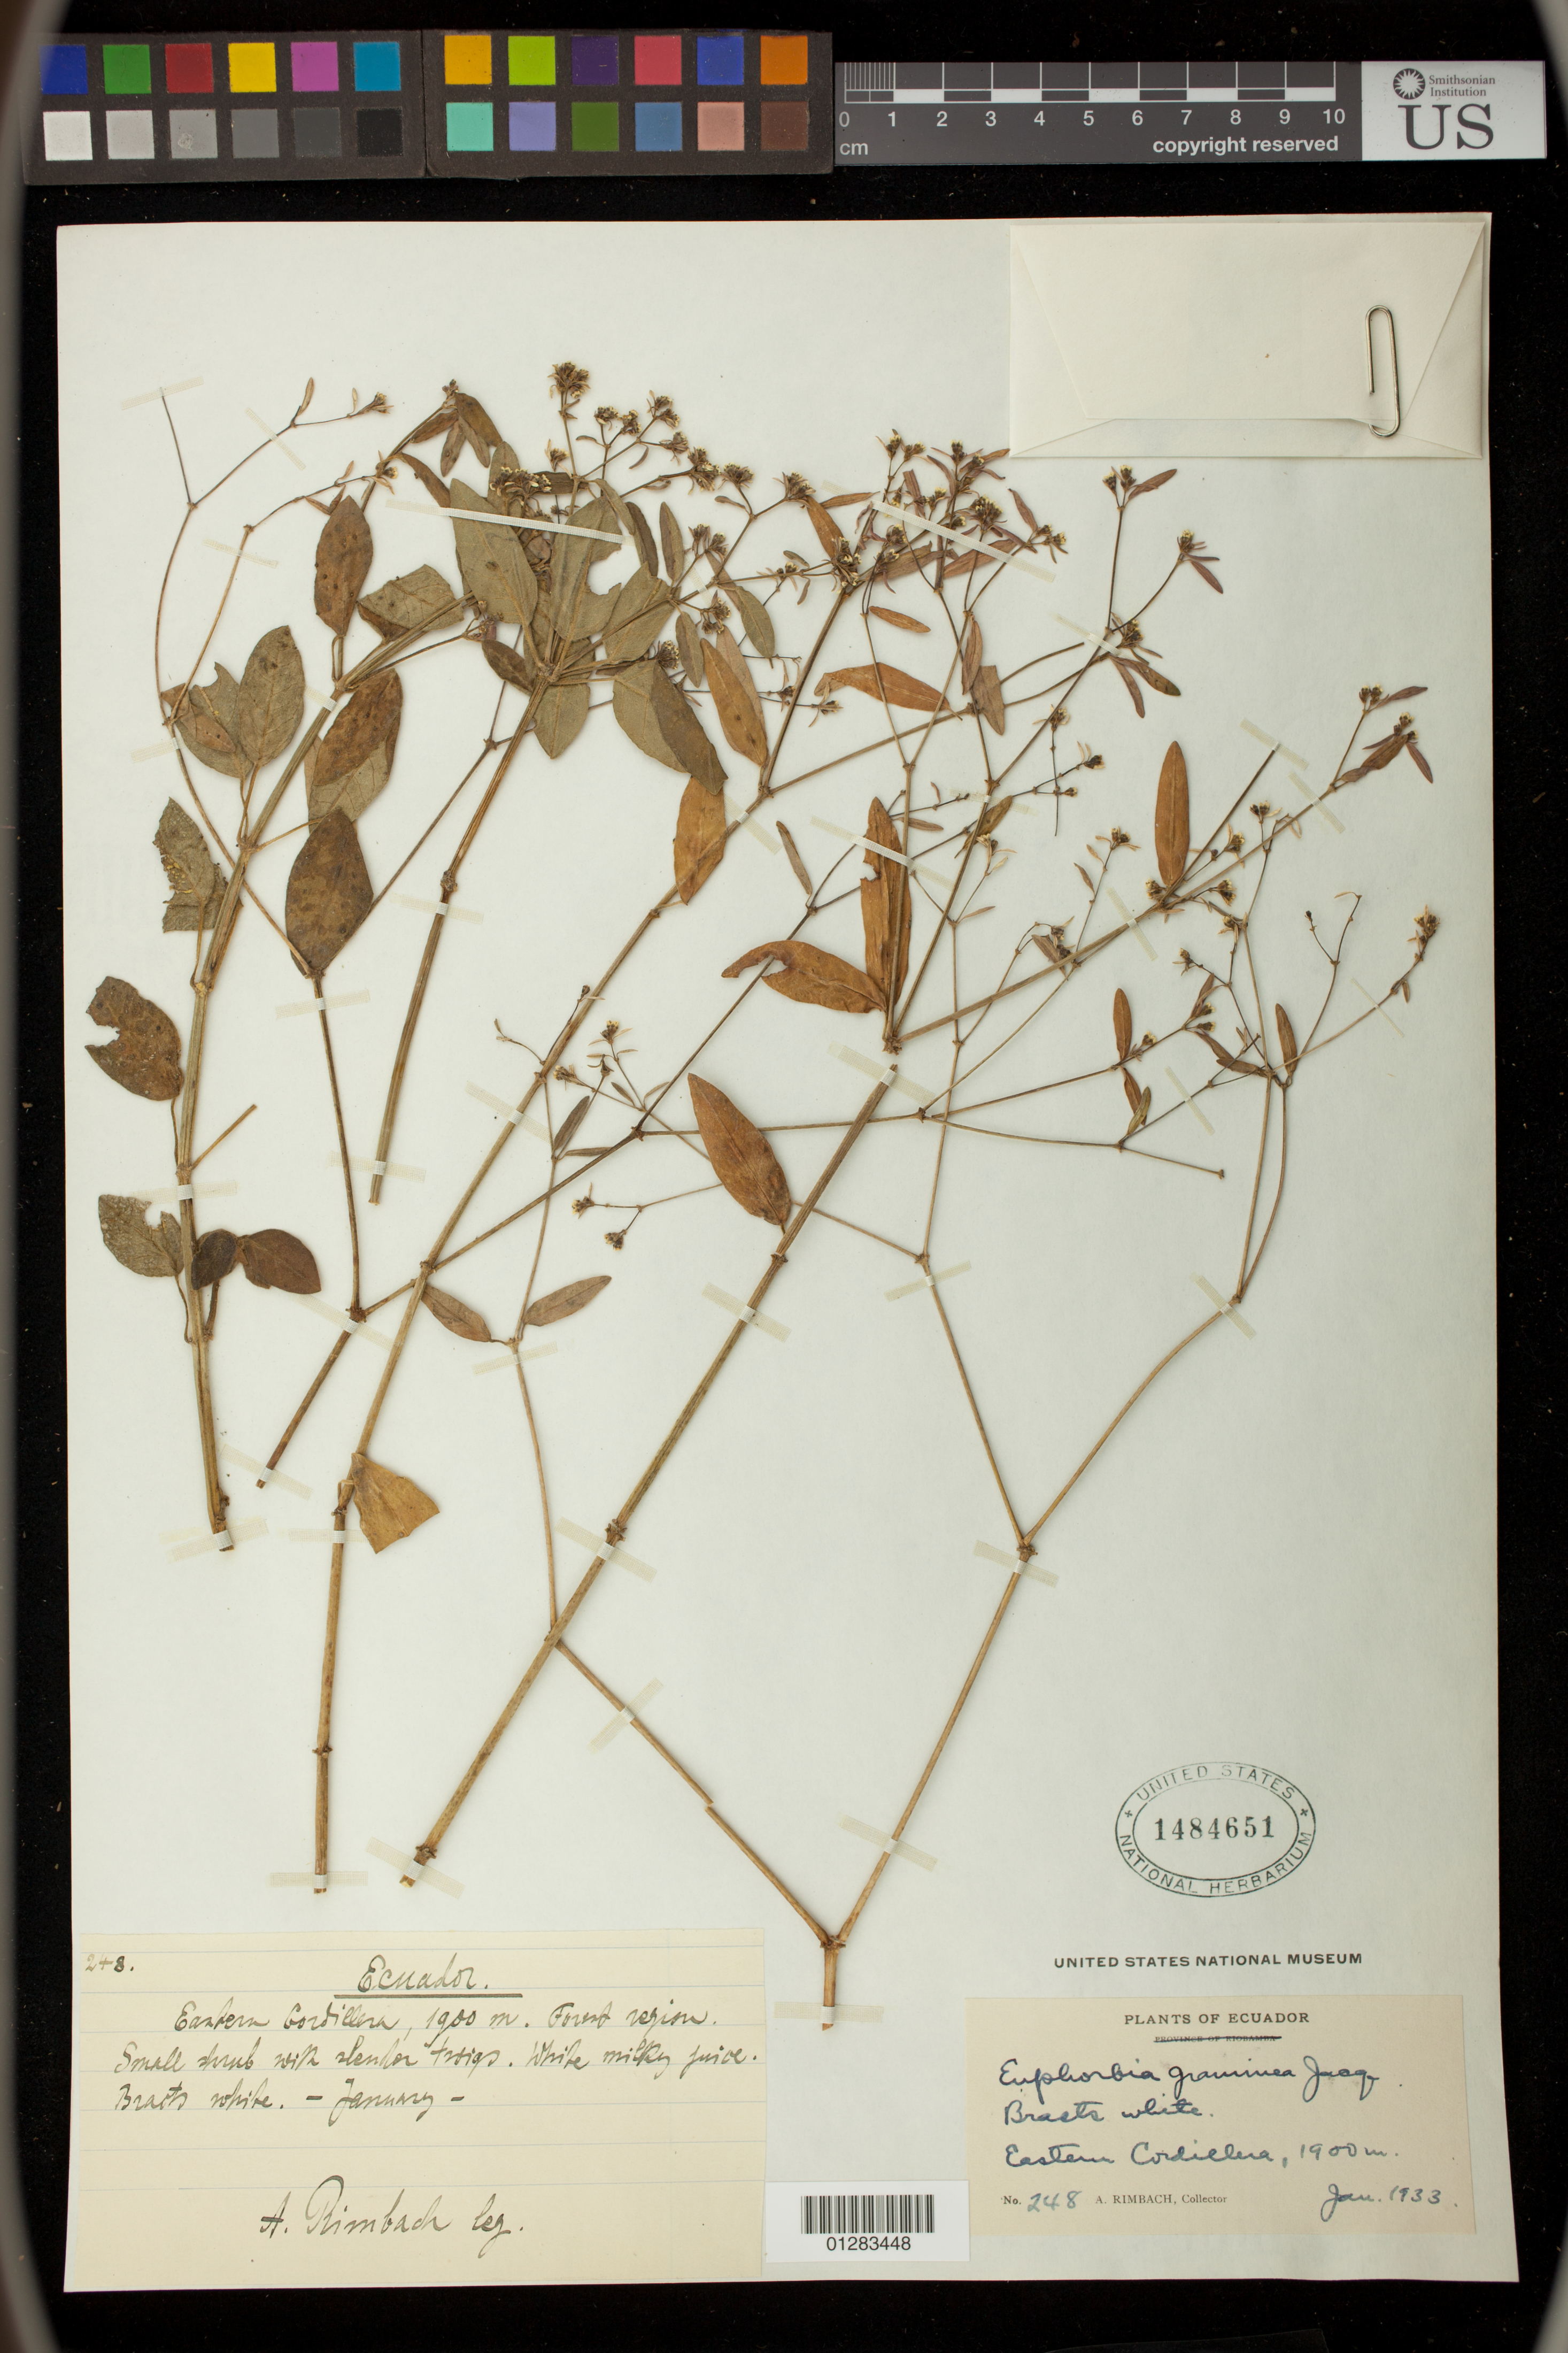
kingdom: Plantae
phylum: Tracheophyta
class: Magnoliopsida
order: Malpighiales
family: Euphorbiaceae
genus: Euphorbia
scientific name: Euphorbia graminea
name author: Jacq.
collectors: A. Rimbach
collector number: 248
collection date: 1933-01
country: Ecuador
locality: Eastern Cordillera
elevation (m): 1900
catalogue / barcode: US 1484651